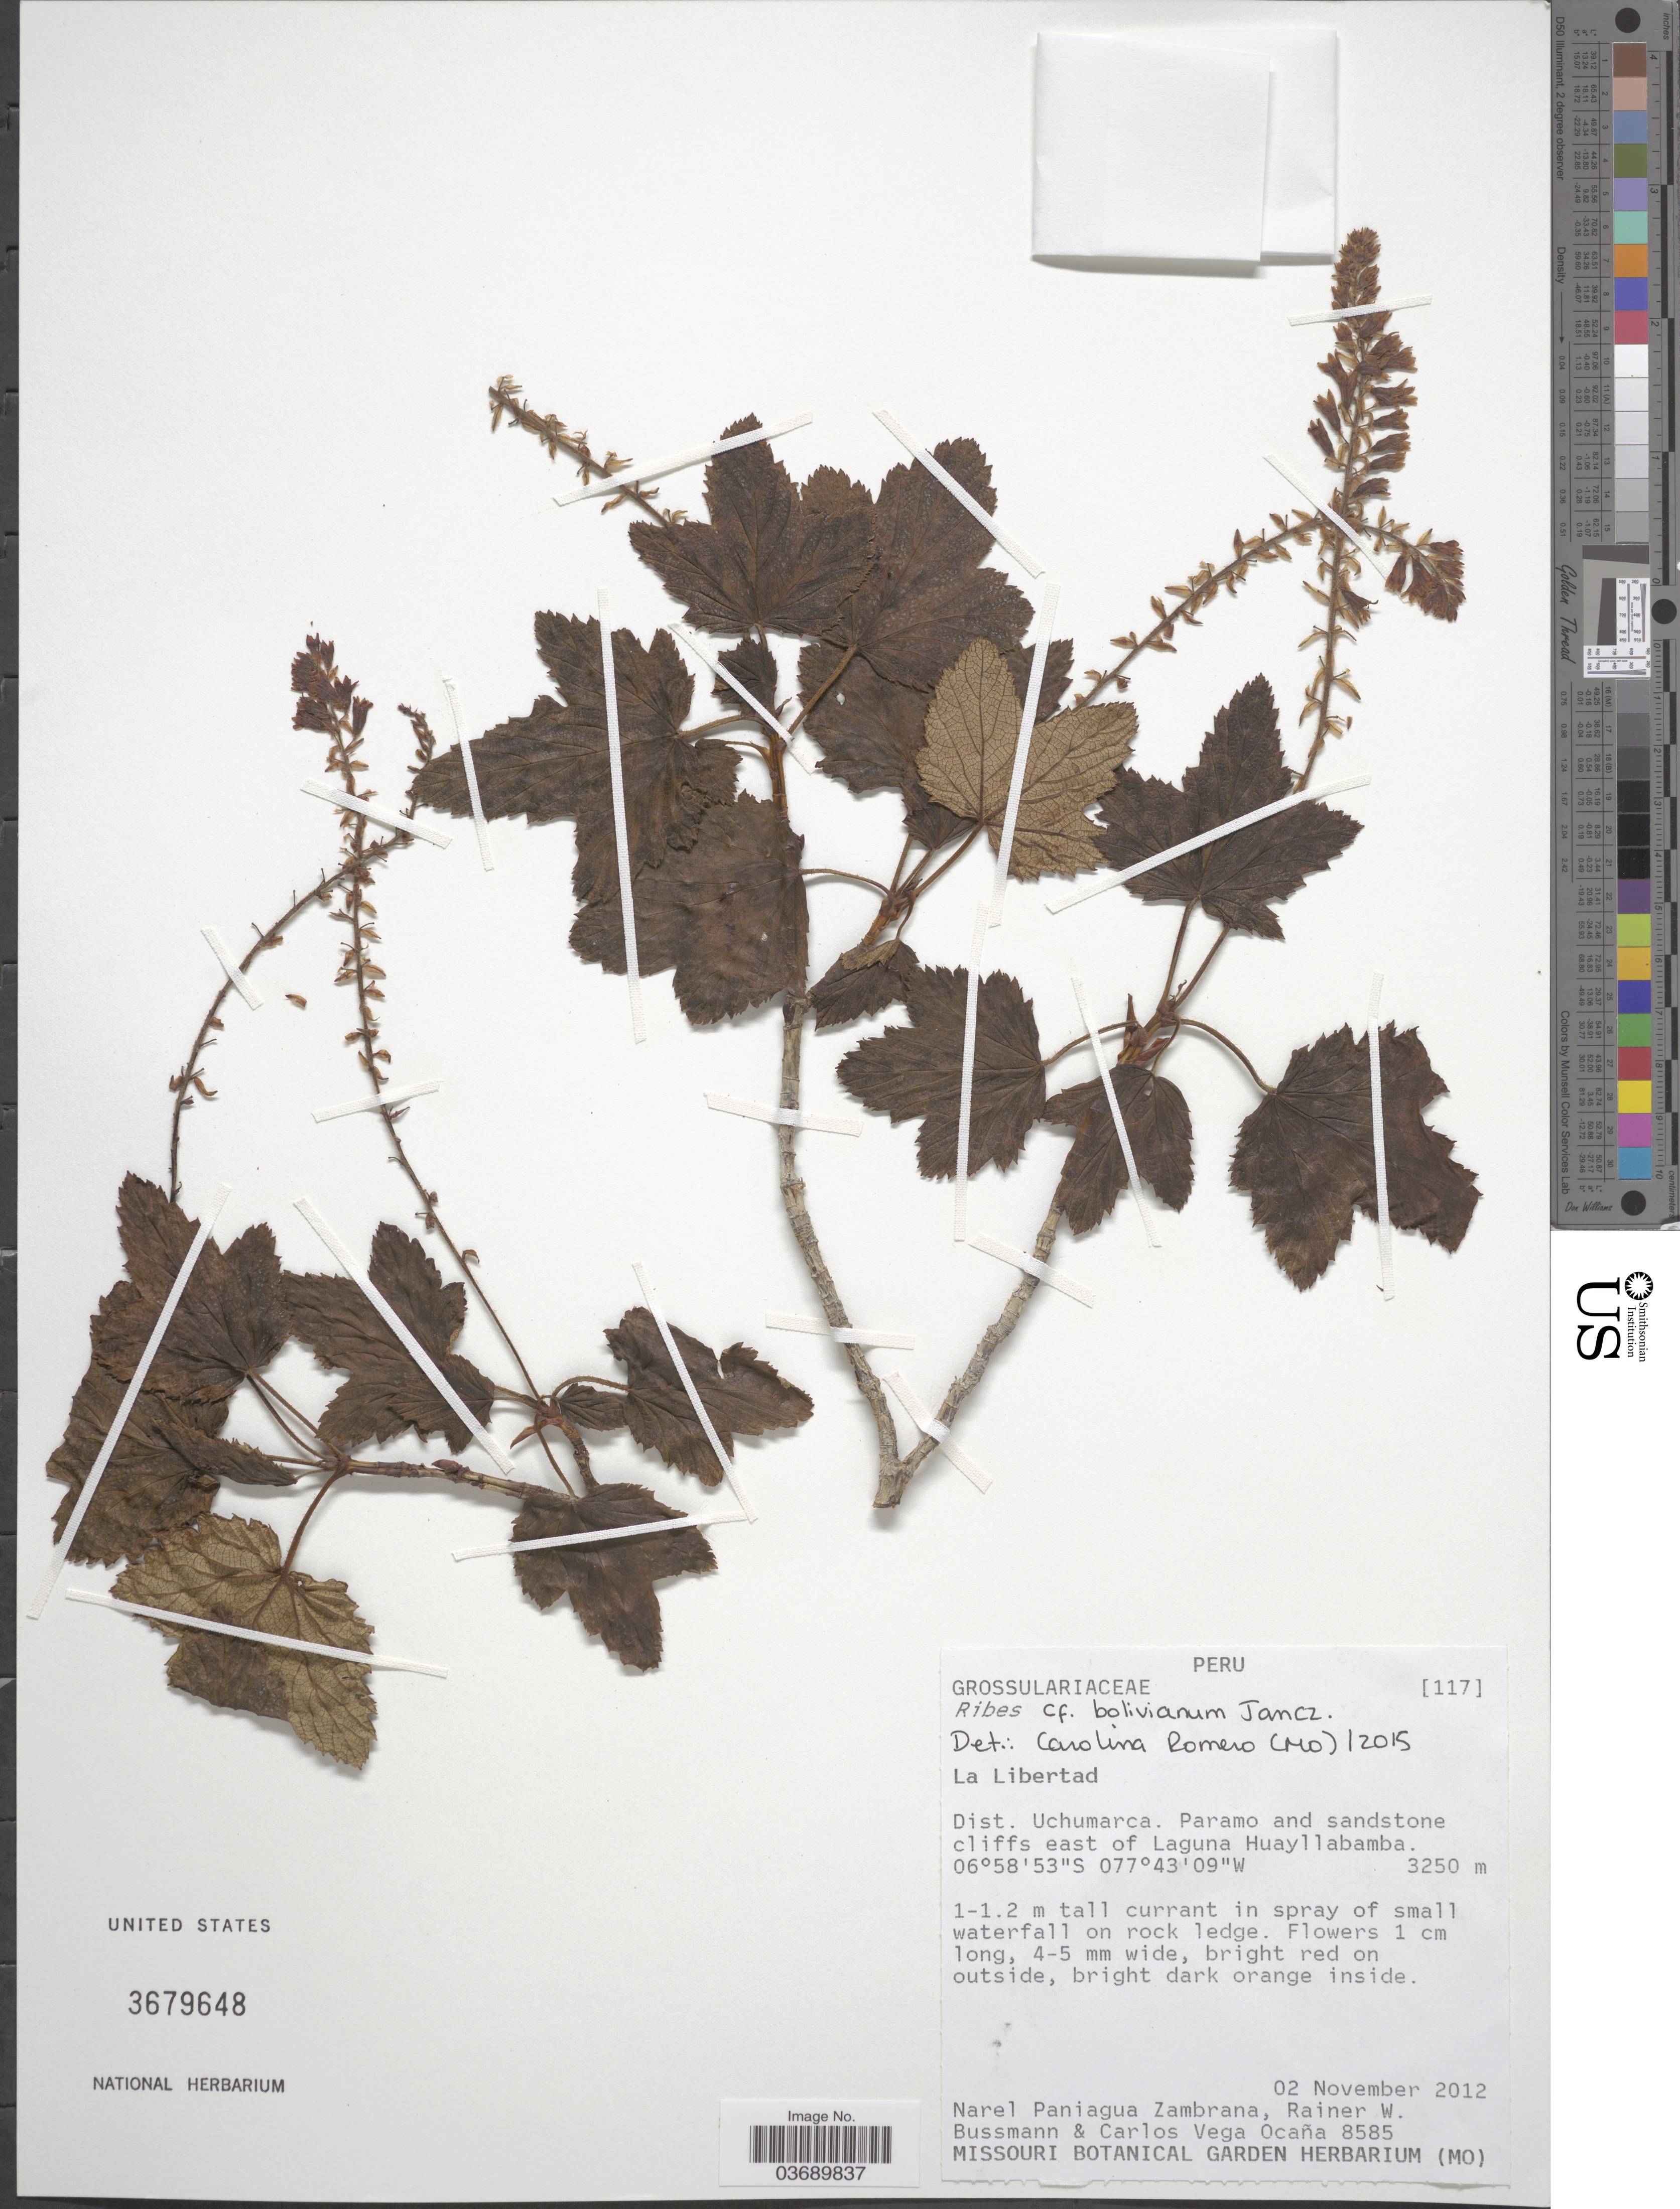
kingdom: Plantae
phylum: Tracheophyta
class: Magnoliopsida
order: Saxifragales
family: Grossulariaceae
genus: Ribes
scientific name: Ribes bolivianum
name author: Jancz.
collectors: N. Zambrana, R. W. Bussmann & C. Vega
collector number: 8585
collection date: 2012-11-02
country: Peru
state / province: La Libertad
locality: Dist. Uchumarca. Paramo and sandstone cliffs east of Laguna Huayllabamba.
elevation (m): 3250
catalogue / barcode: US 3679648